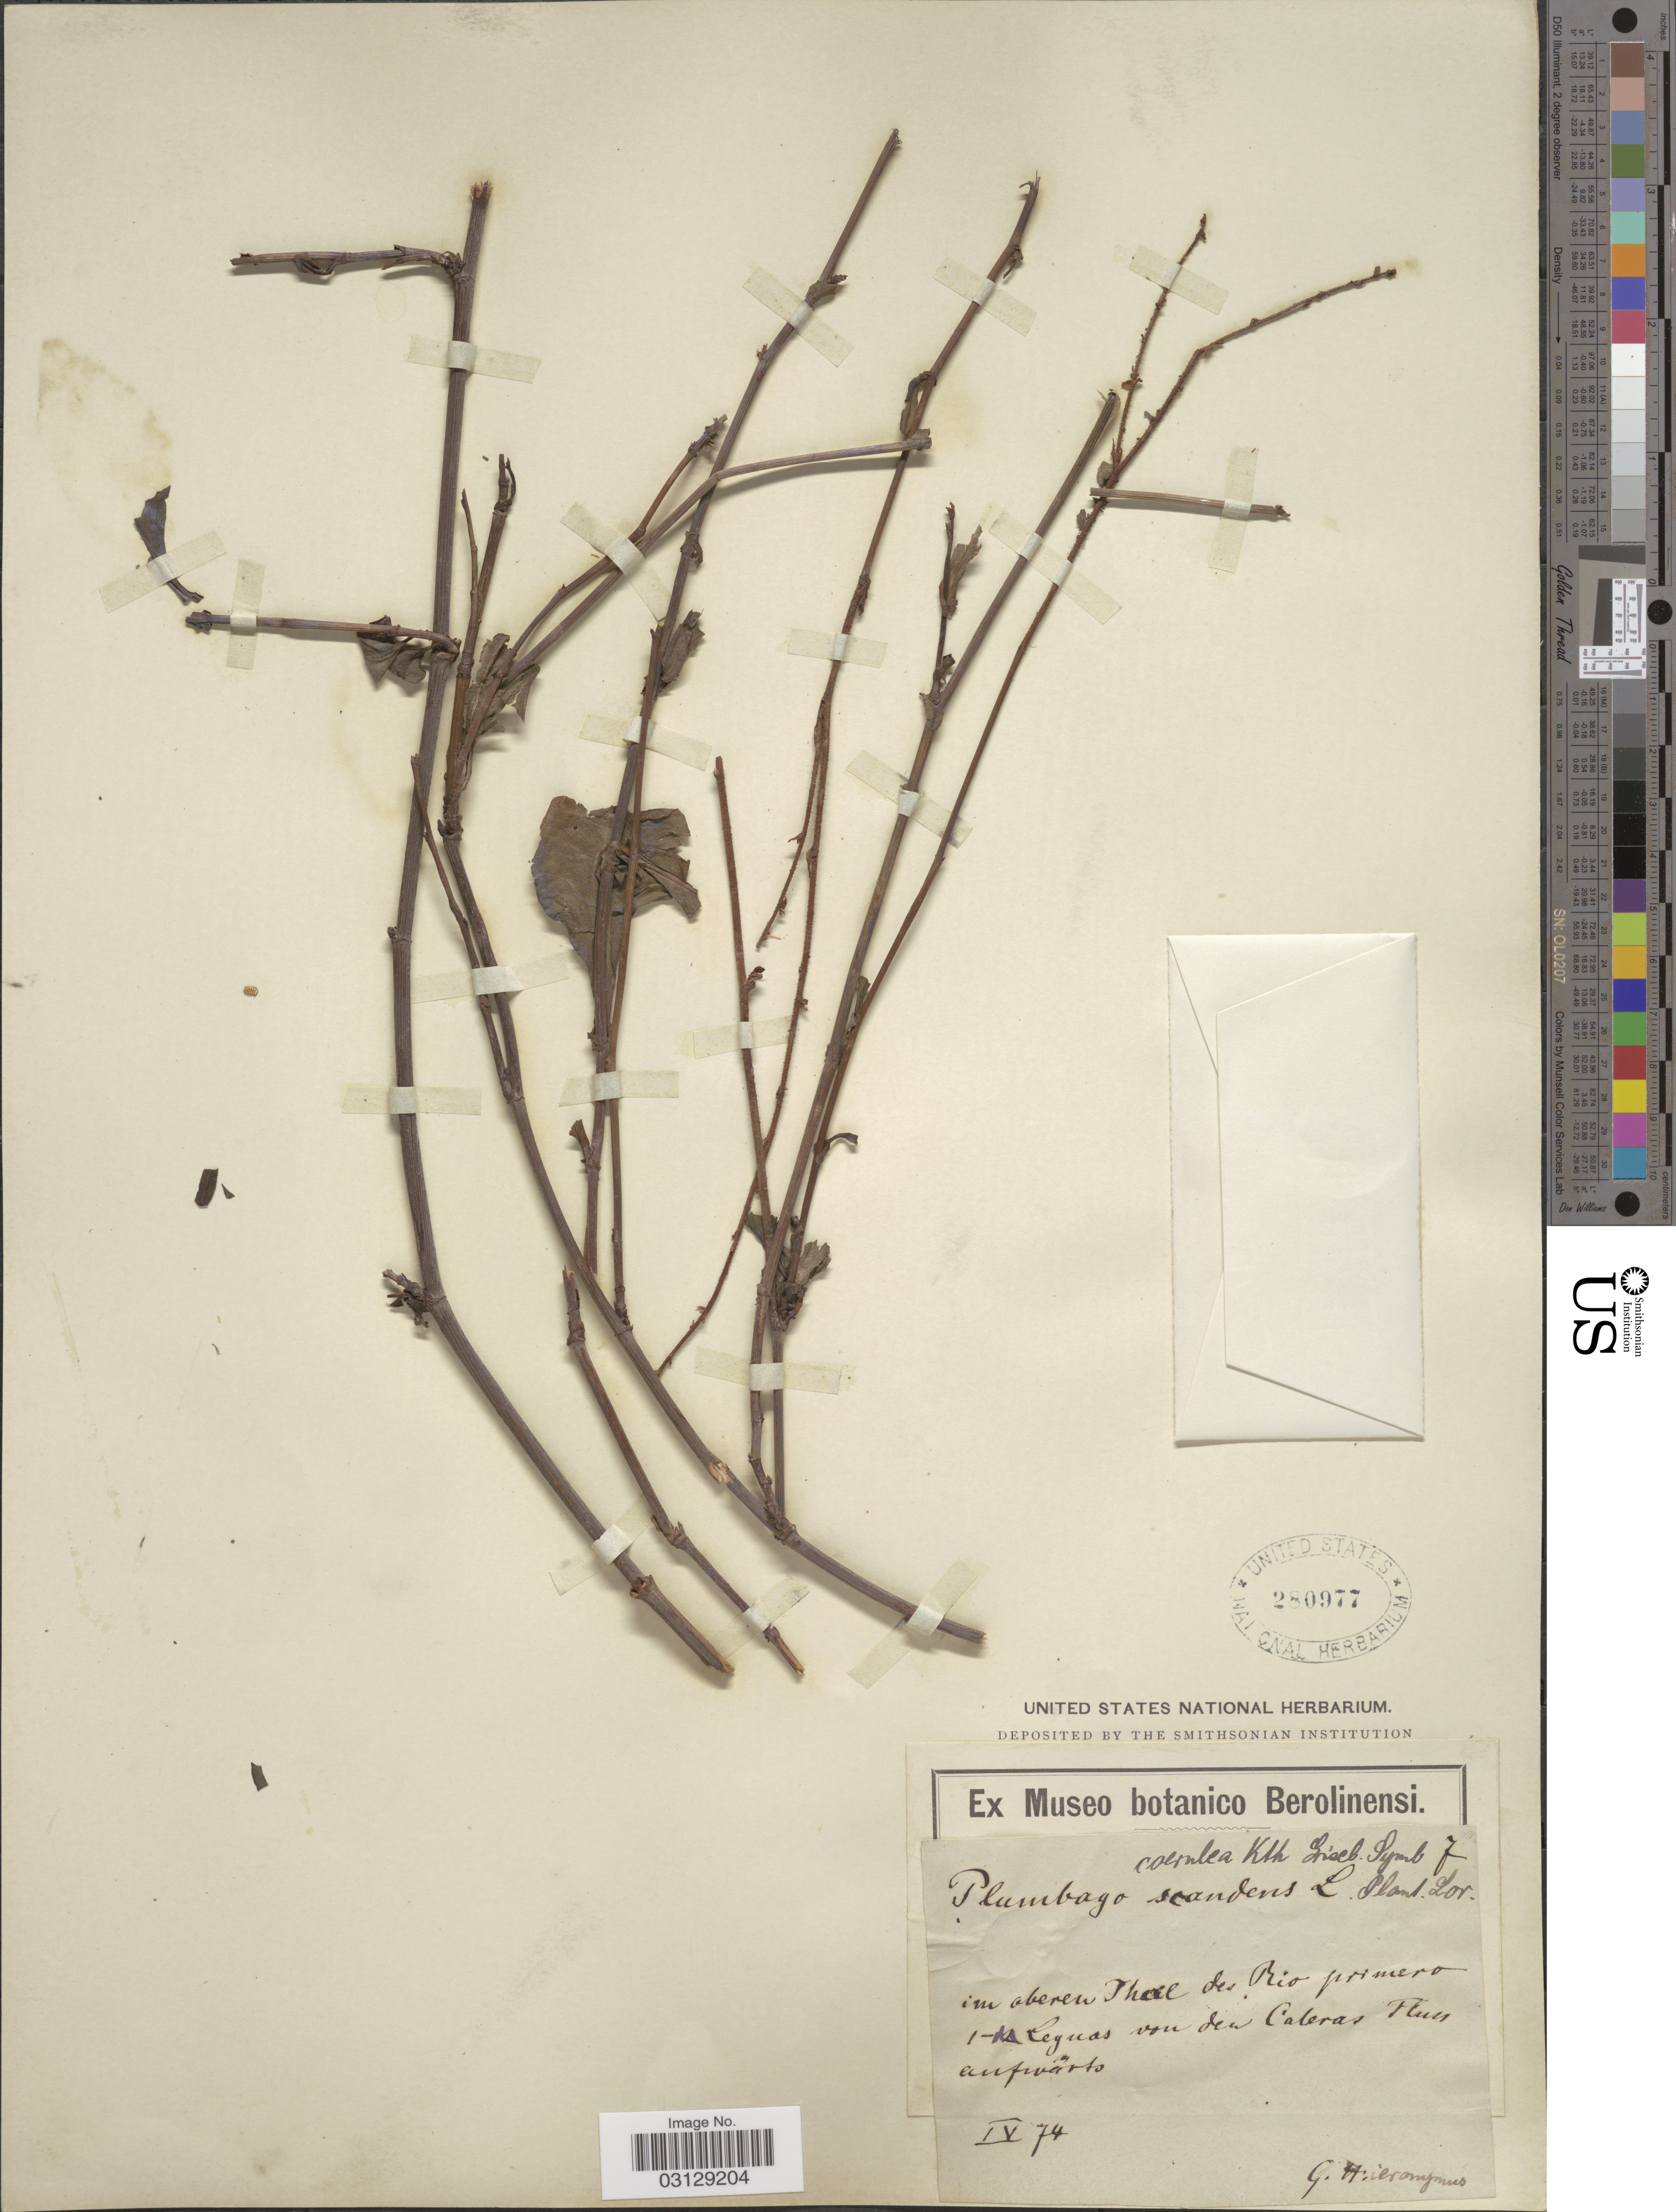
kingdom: Plantae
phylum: Tracheophyta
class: Magnoliopsida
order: Caryophyllales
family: Plumbaginaceae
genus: Plumbago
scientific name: Plumbago coerulea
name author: Auct.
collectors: G. H. Hieronymus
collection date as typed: Transcribed d/m/y: /4/74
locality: Im oberen Thal des Rio primero i-Leguas von den Caleras Fluss aufwärts. [interpreted]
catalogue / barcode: US 280977